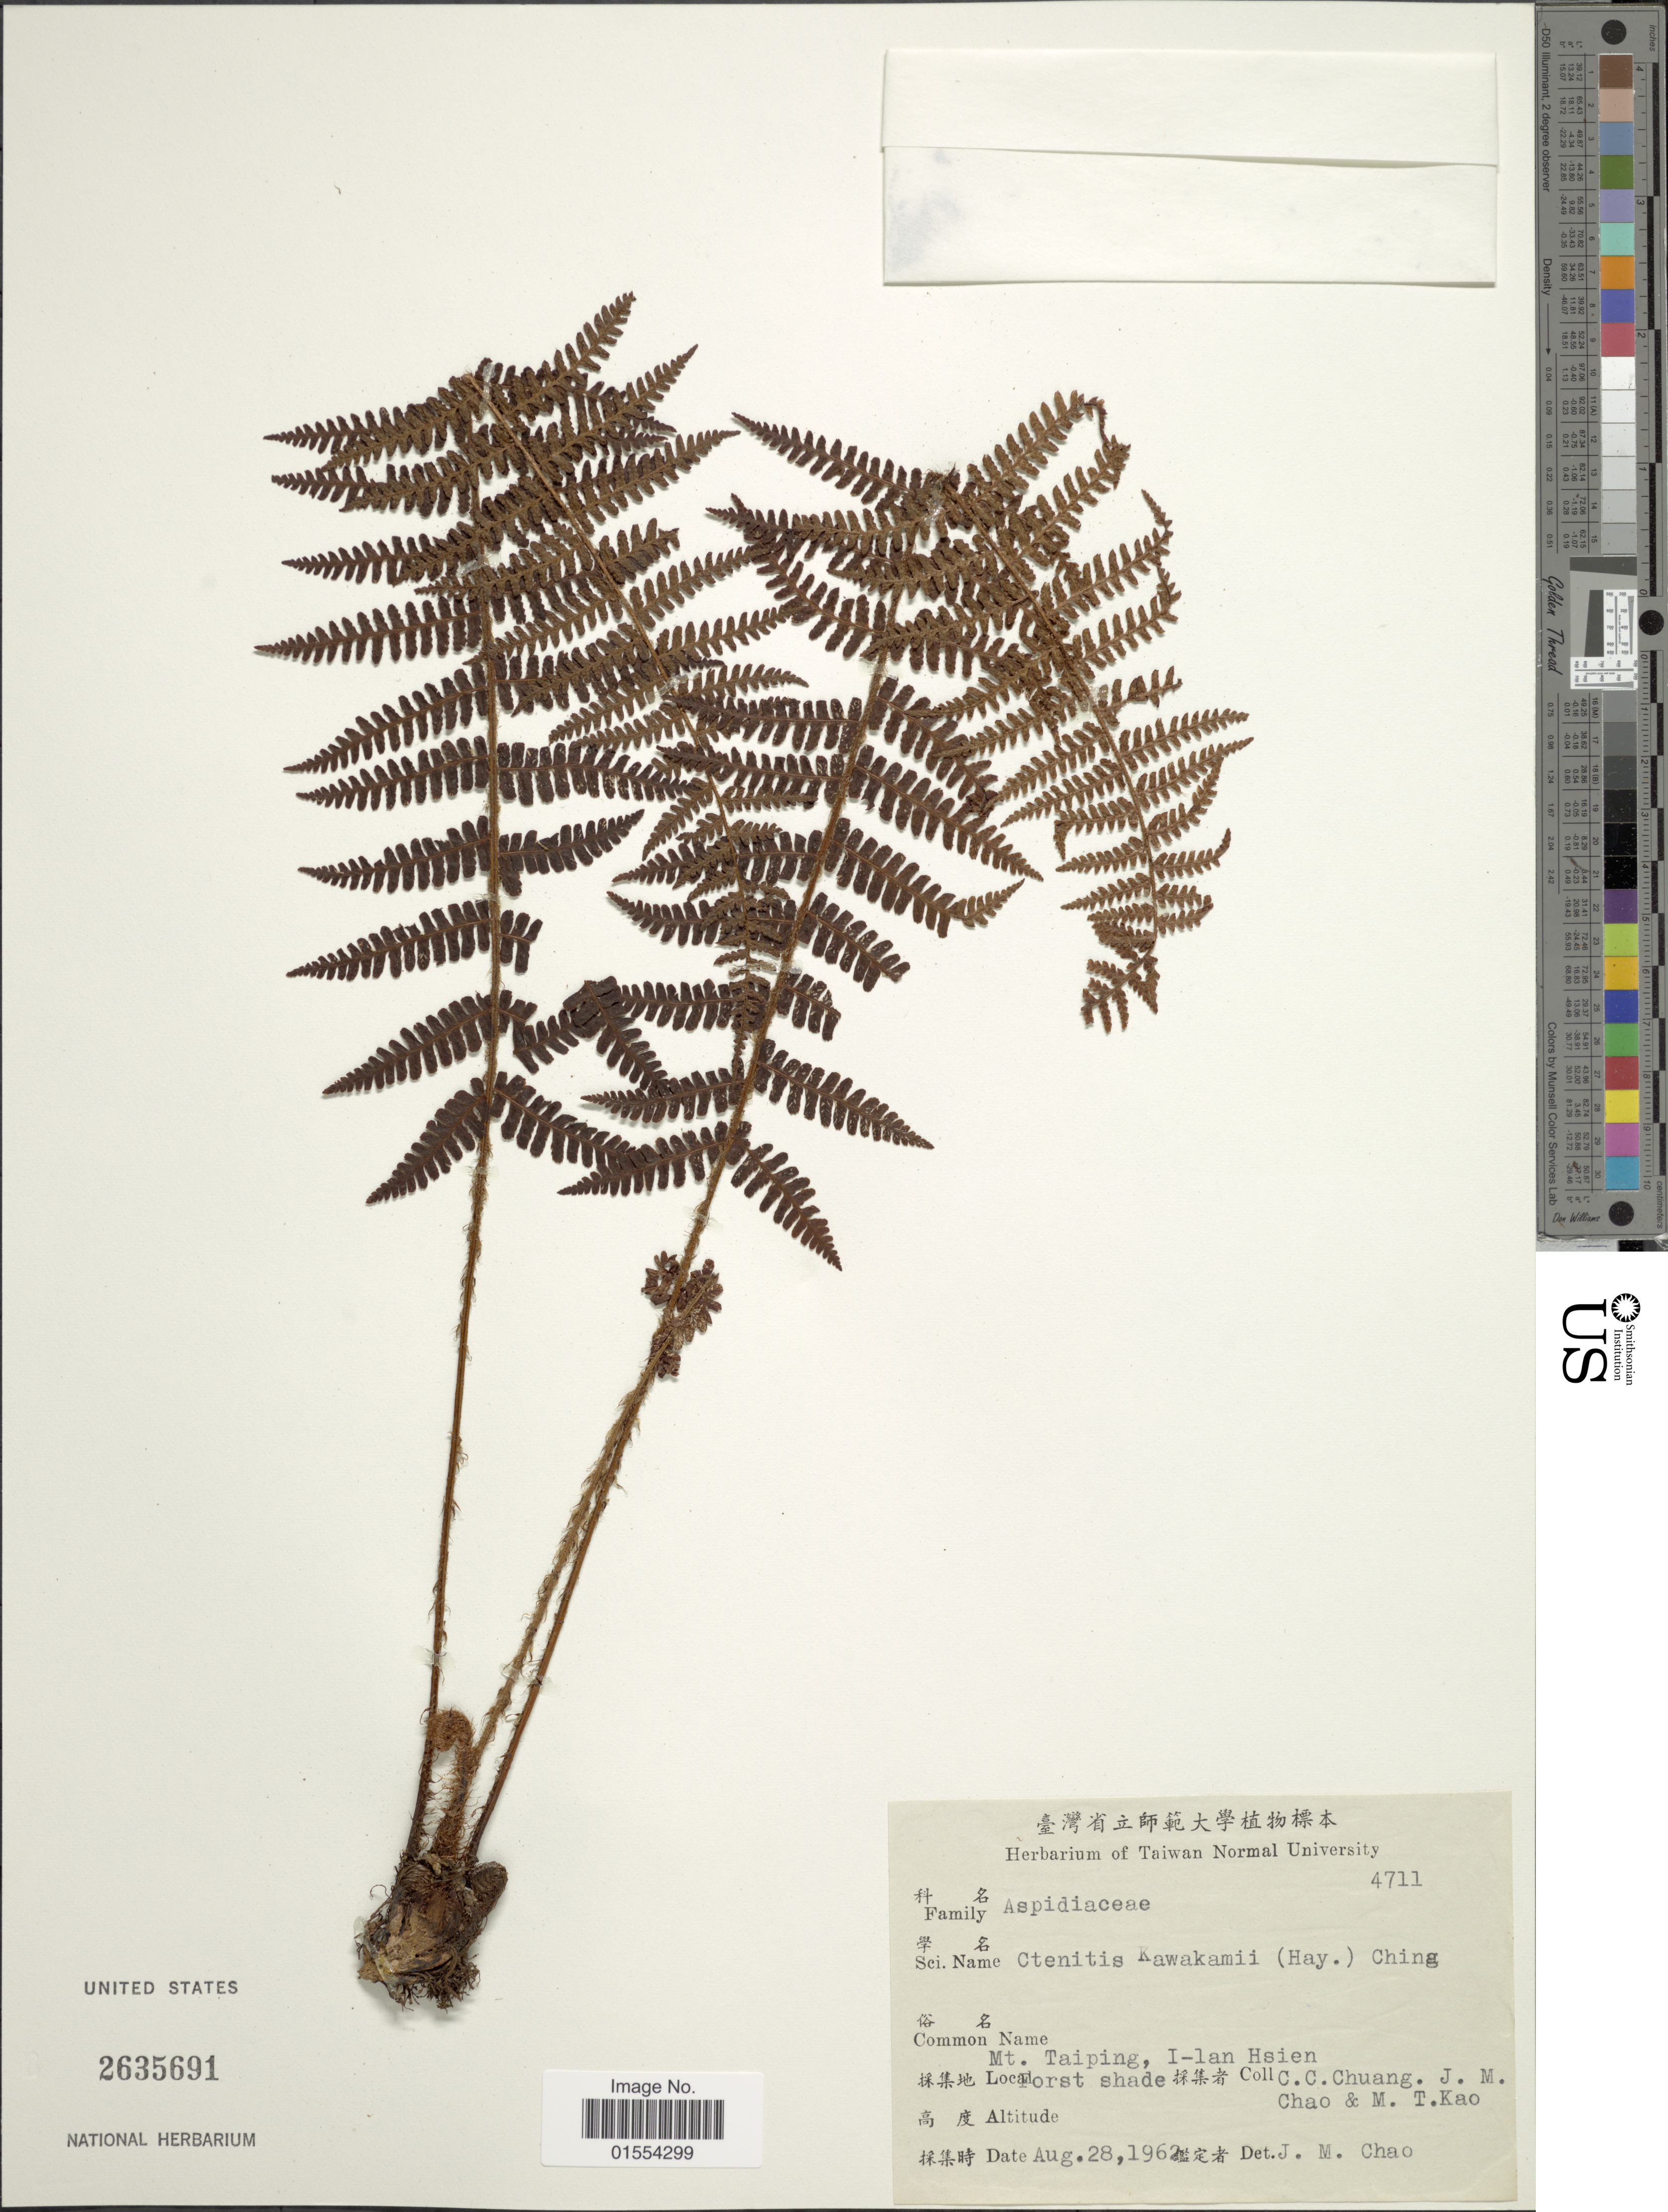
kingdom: Plantae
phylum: Tracheophyta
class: Polypodiopsida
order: Polypodiales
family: Dryopteridaceae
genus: Dryopteris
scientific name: Dryopteris kawakamii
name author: Hayata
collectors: C. C. Chuang, J. Chao & M. T. Kao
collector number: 4711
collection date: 1962-08-28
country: Taiwan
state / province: Ilan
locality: Mt. Taiping, I-lan Hsien.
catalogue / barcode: US 2635691